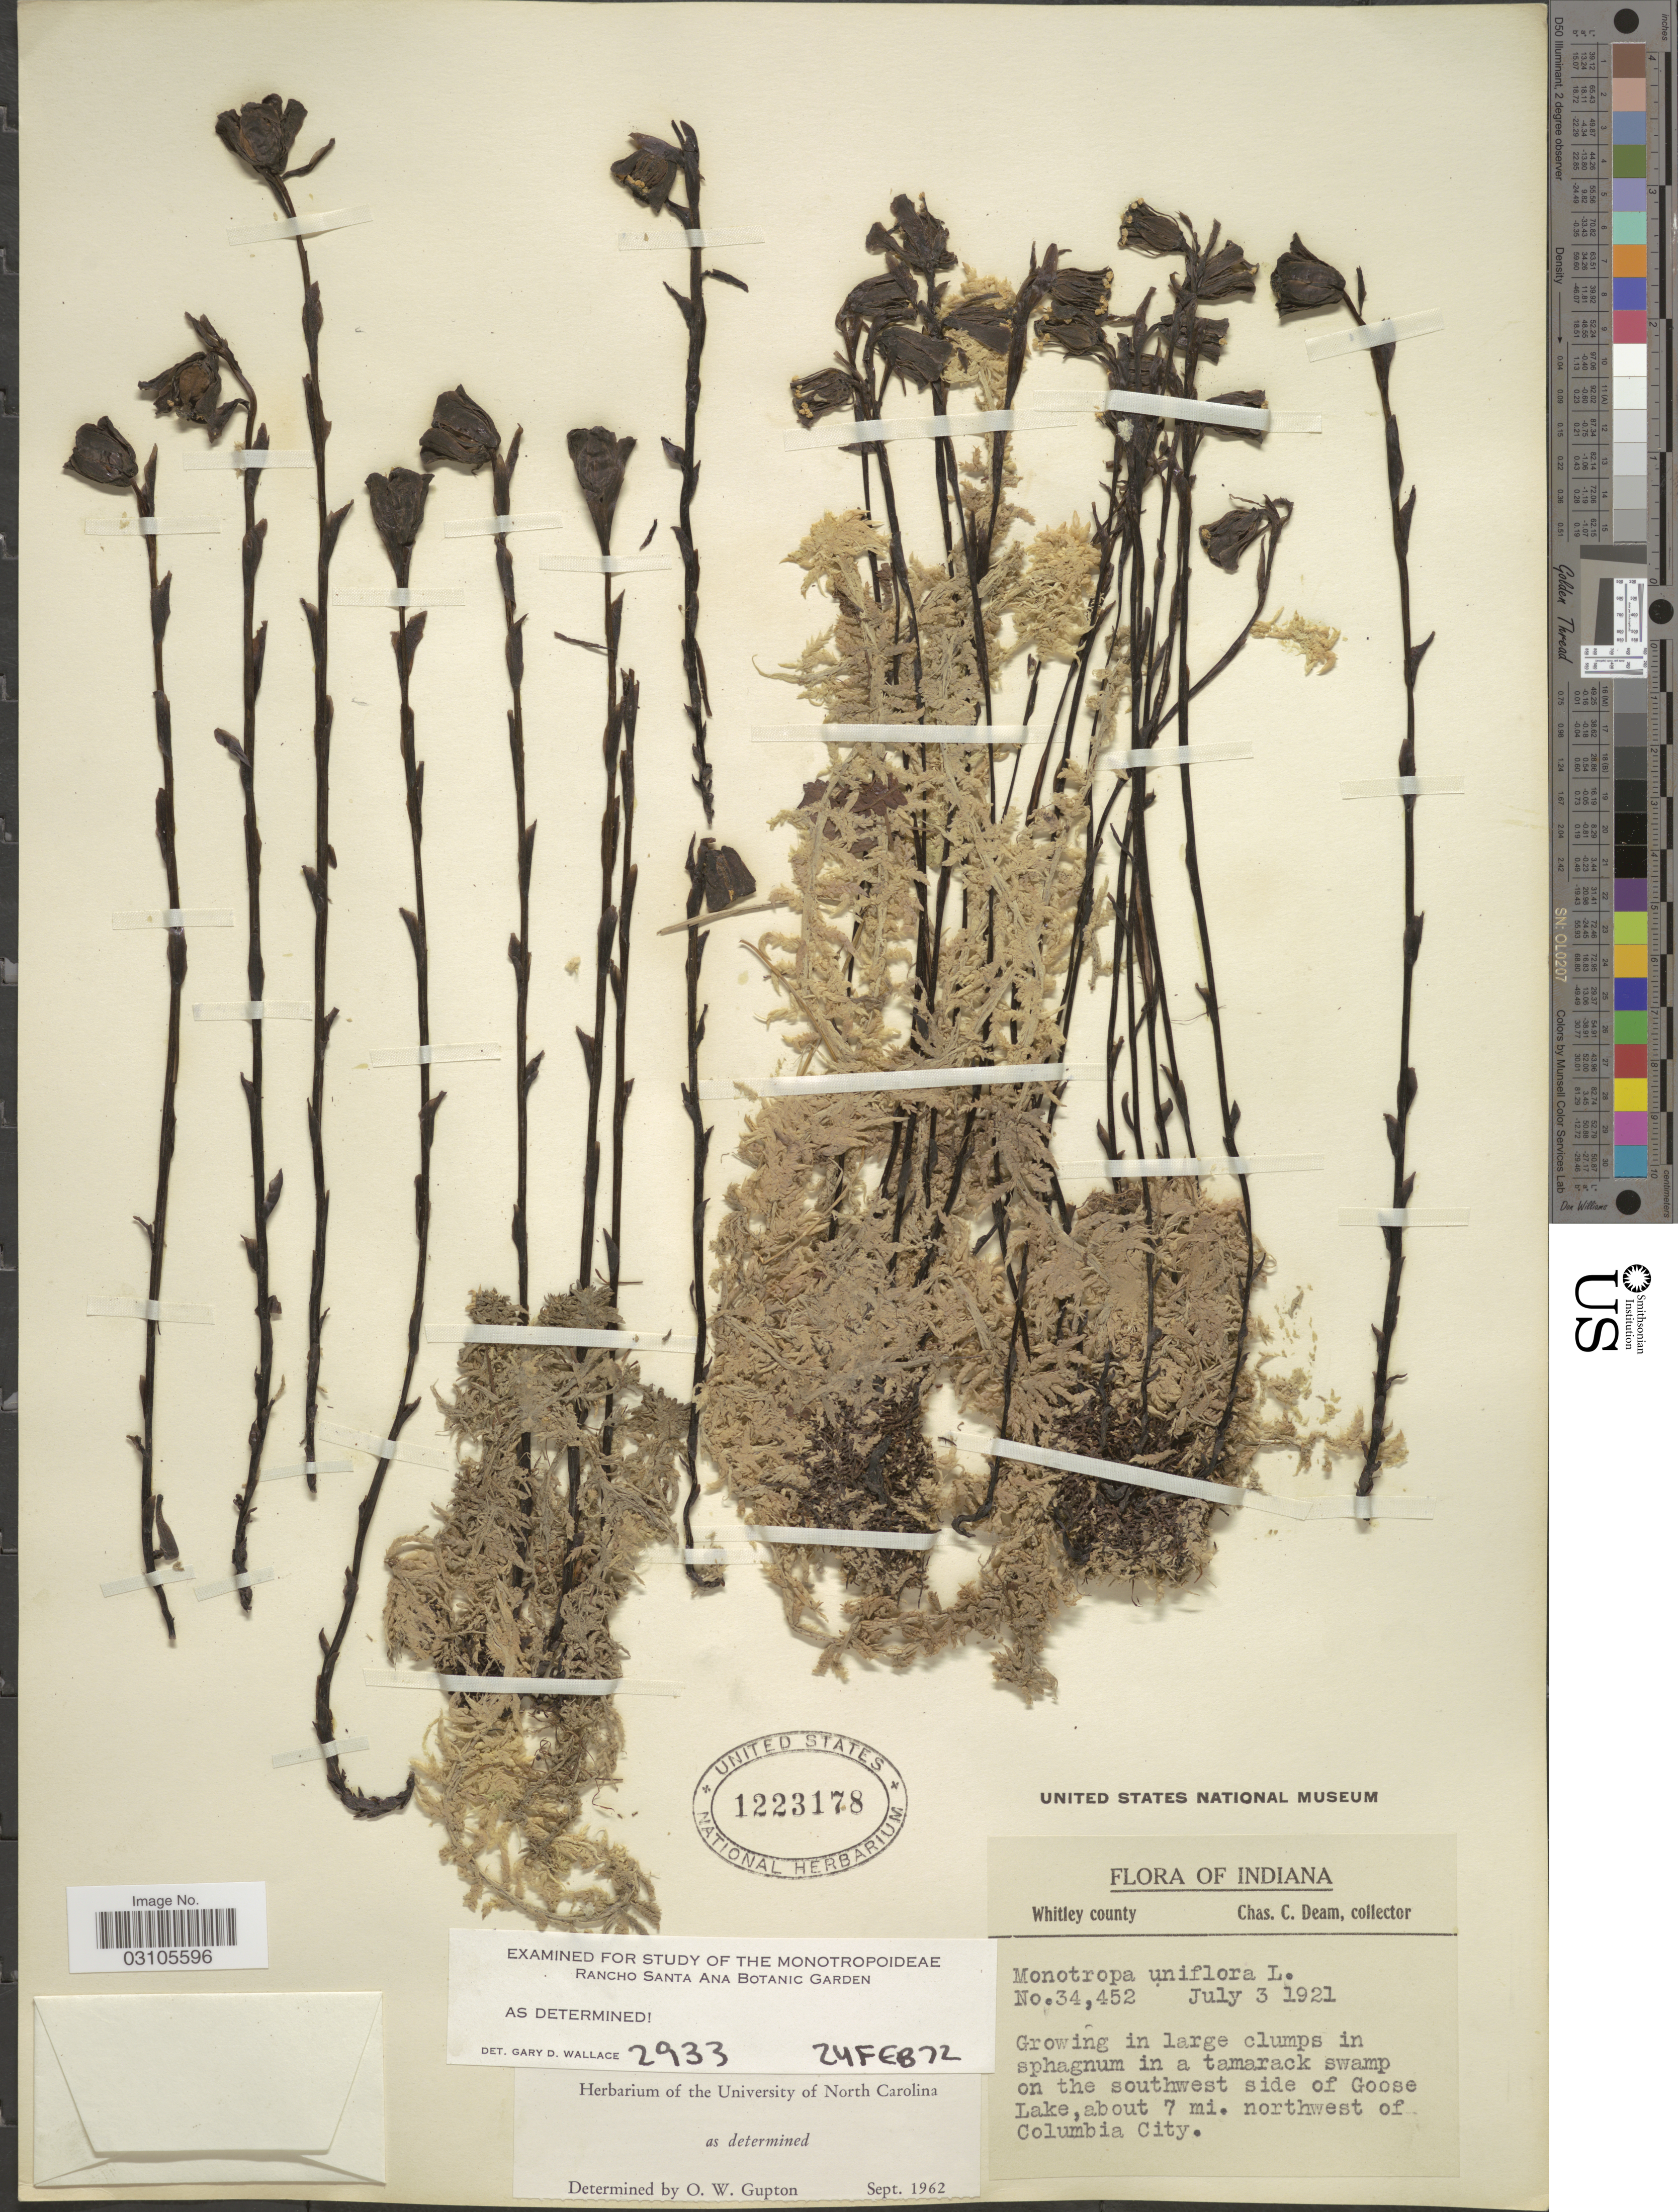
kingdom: Plantae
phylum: Tracheophyta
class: Magnoliopsida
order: Ericales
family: Ericaceae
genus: Monotropa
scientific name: Monotropa uniflora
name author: L.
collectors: C. C. Deam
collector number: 34452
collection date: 1921-07-03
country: United States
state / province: Indiana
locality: Whitley county, on the southwest side of Goose Lake, about 7 mi. northwest of Columbia City.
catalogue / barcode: US 1223178